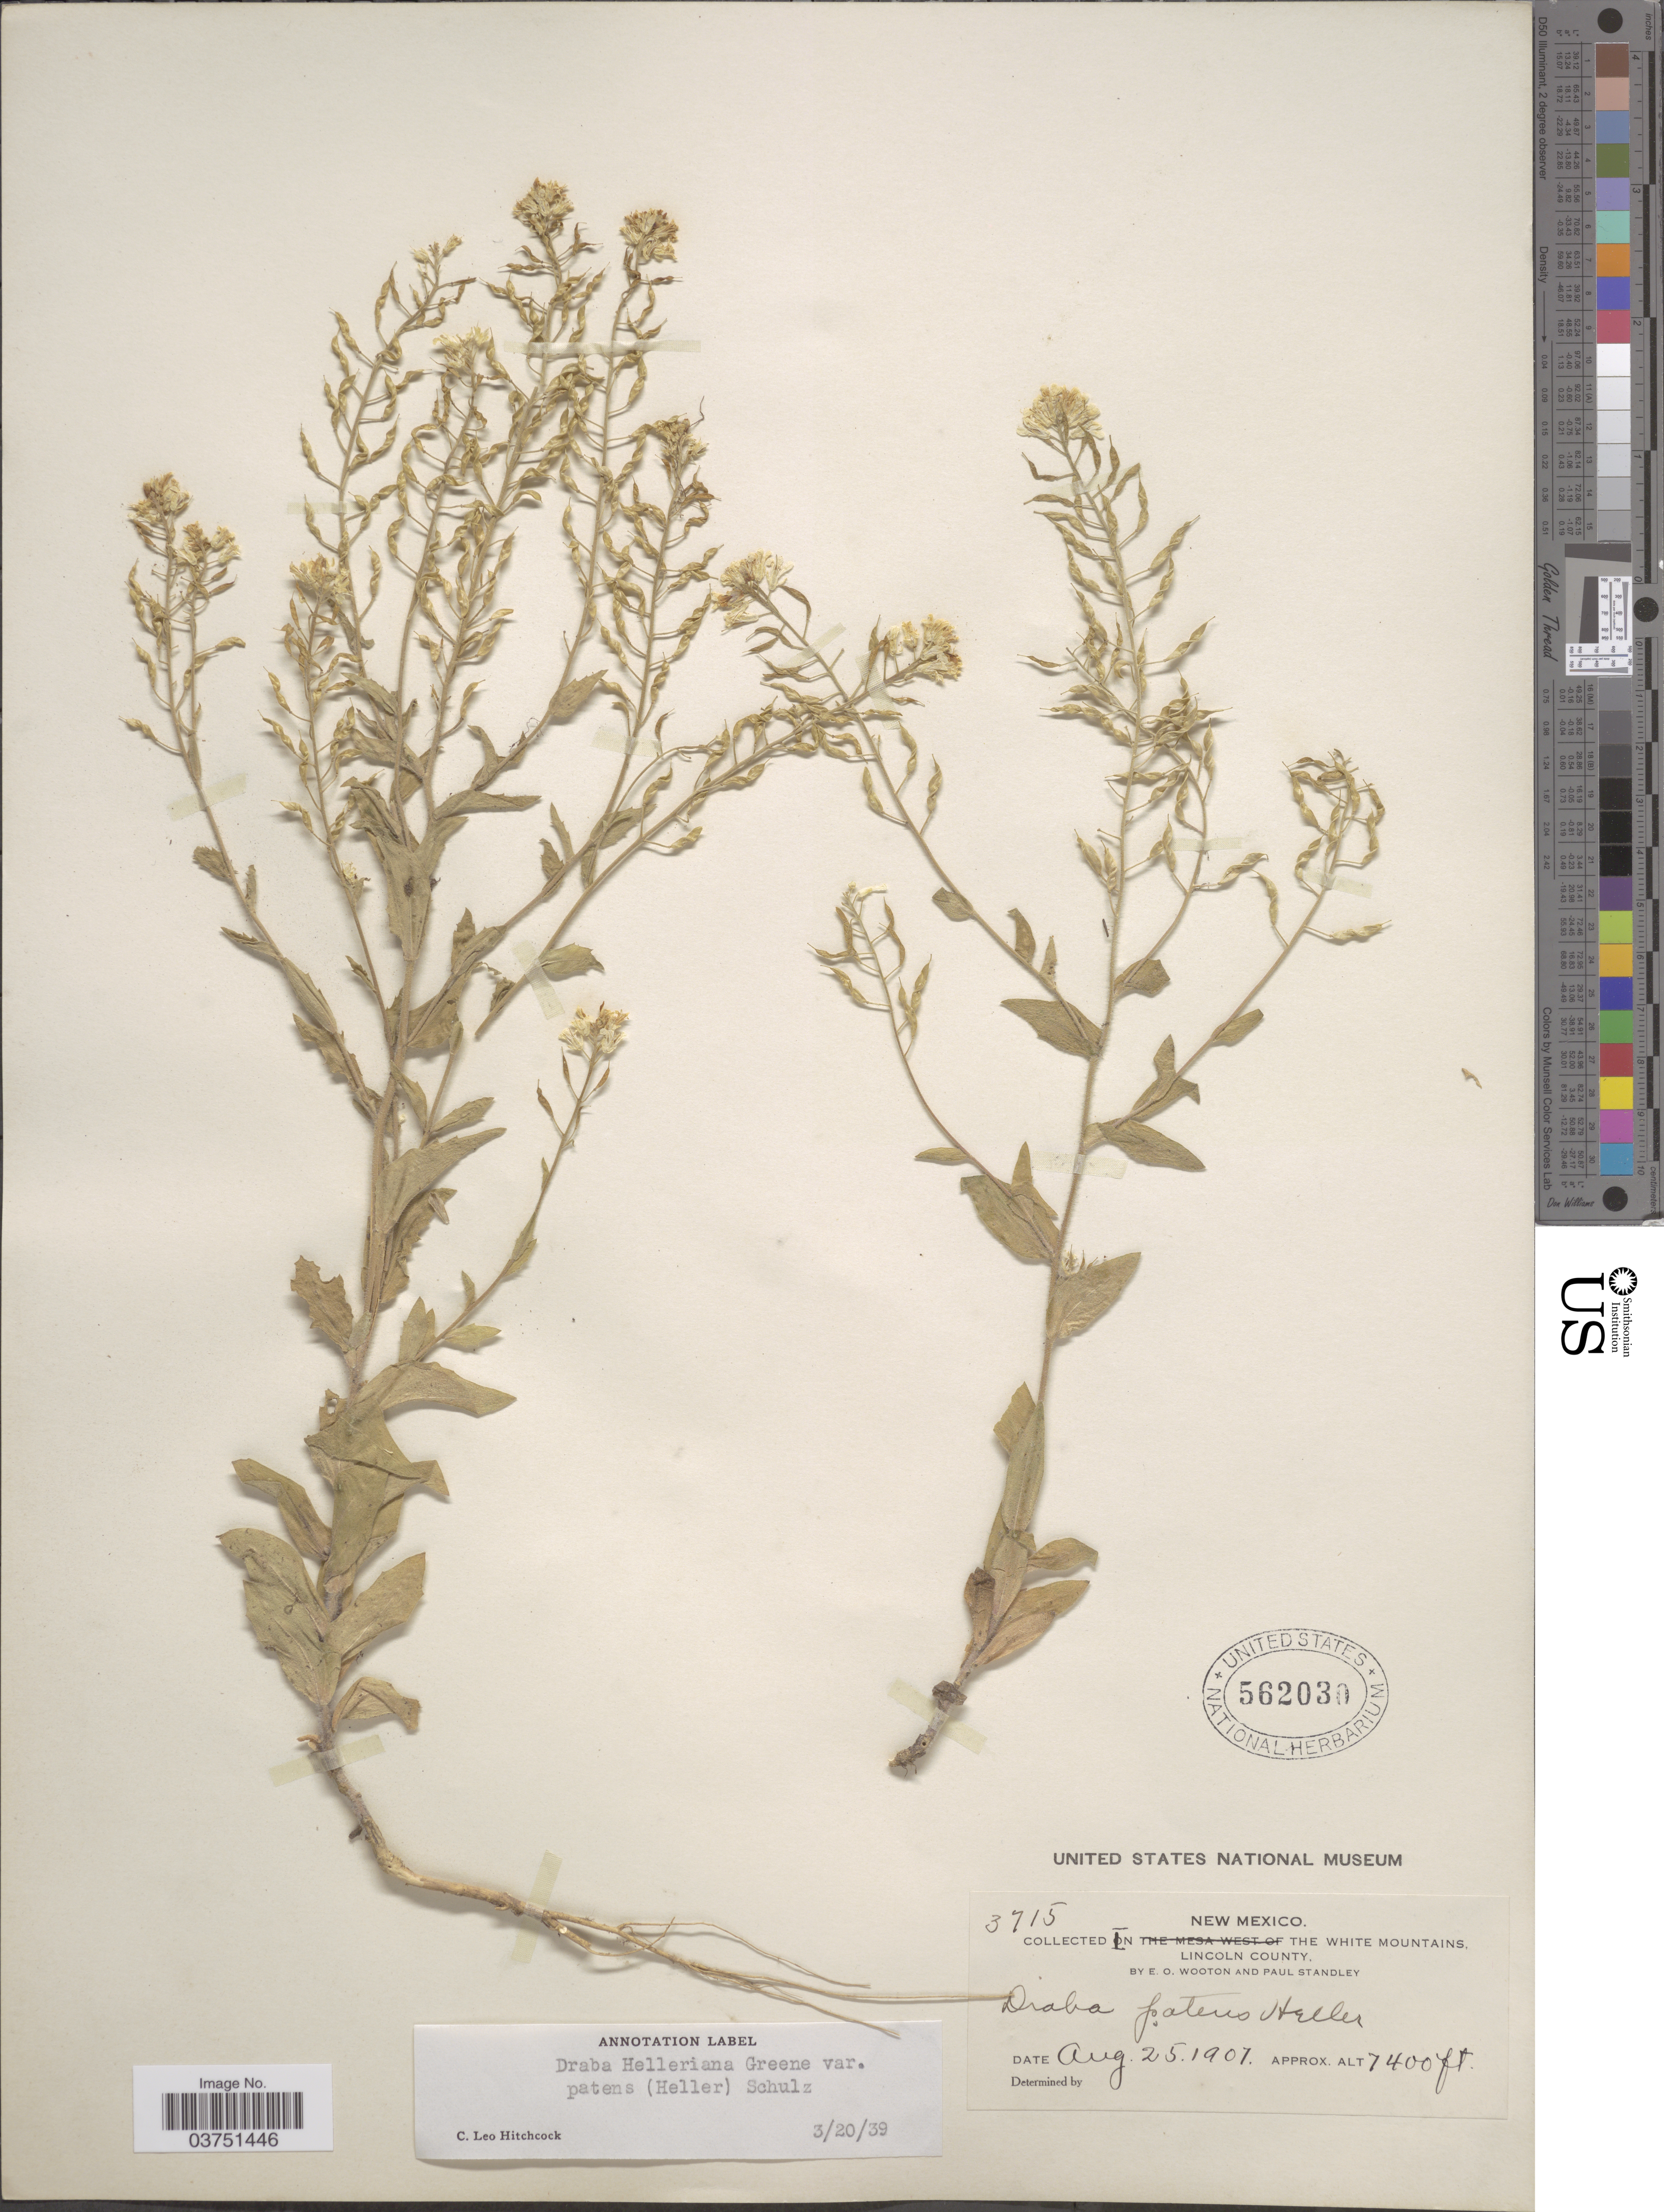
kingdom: Plantae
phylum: Tracheophyta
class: Magnoliopsida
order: Brassicales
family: Brassicaceae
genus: Draba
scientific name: Draba helleriana var. patens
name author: (A. Heller) O.E. Schulz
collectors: E. O. Wooton & P. C. Standley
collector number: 3715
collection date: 1907-08-25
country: United States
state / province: New Mexico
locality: The White Mountains, Lincoln County.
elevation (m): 2256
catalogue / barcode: US 562030